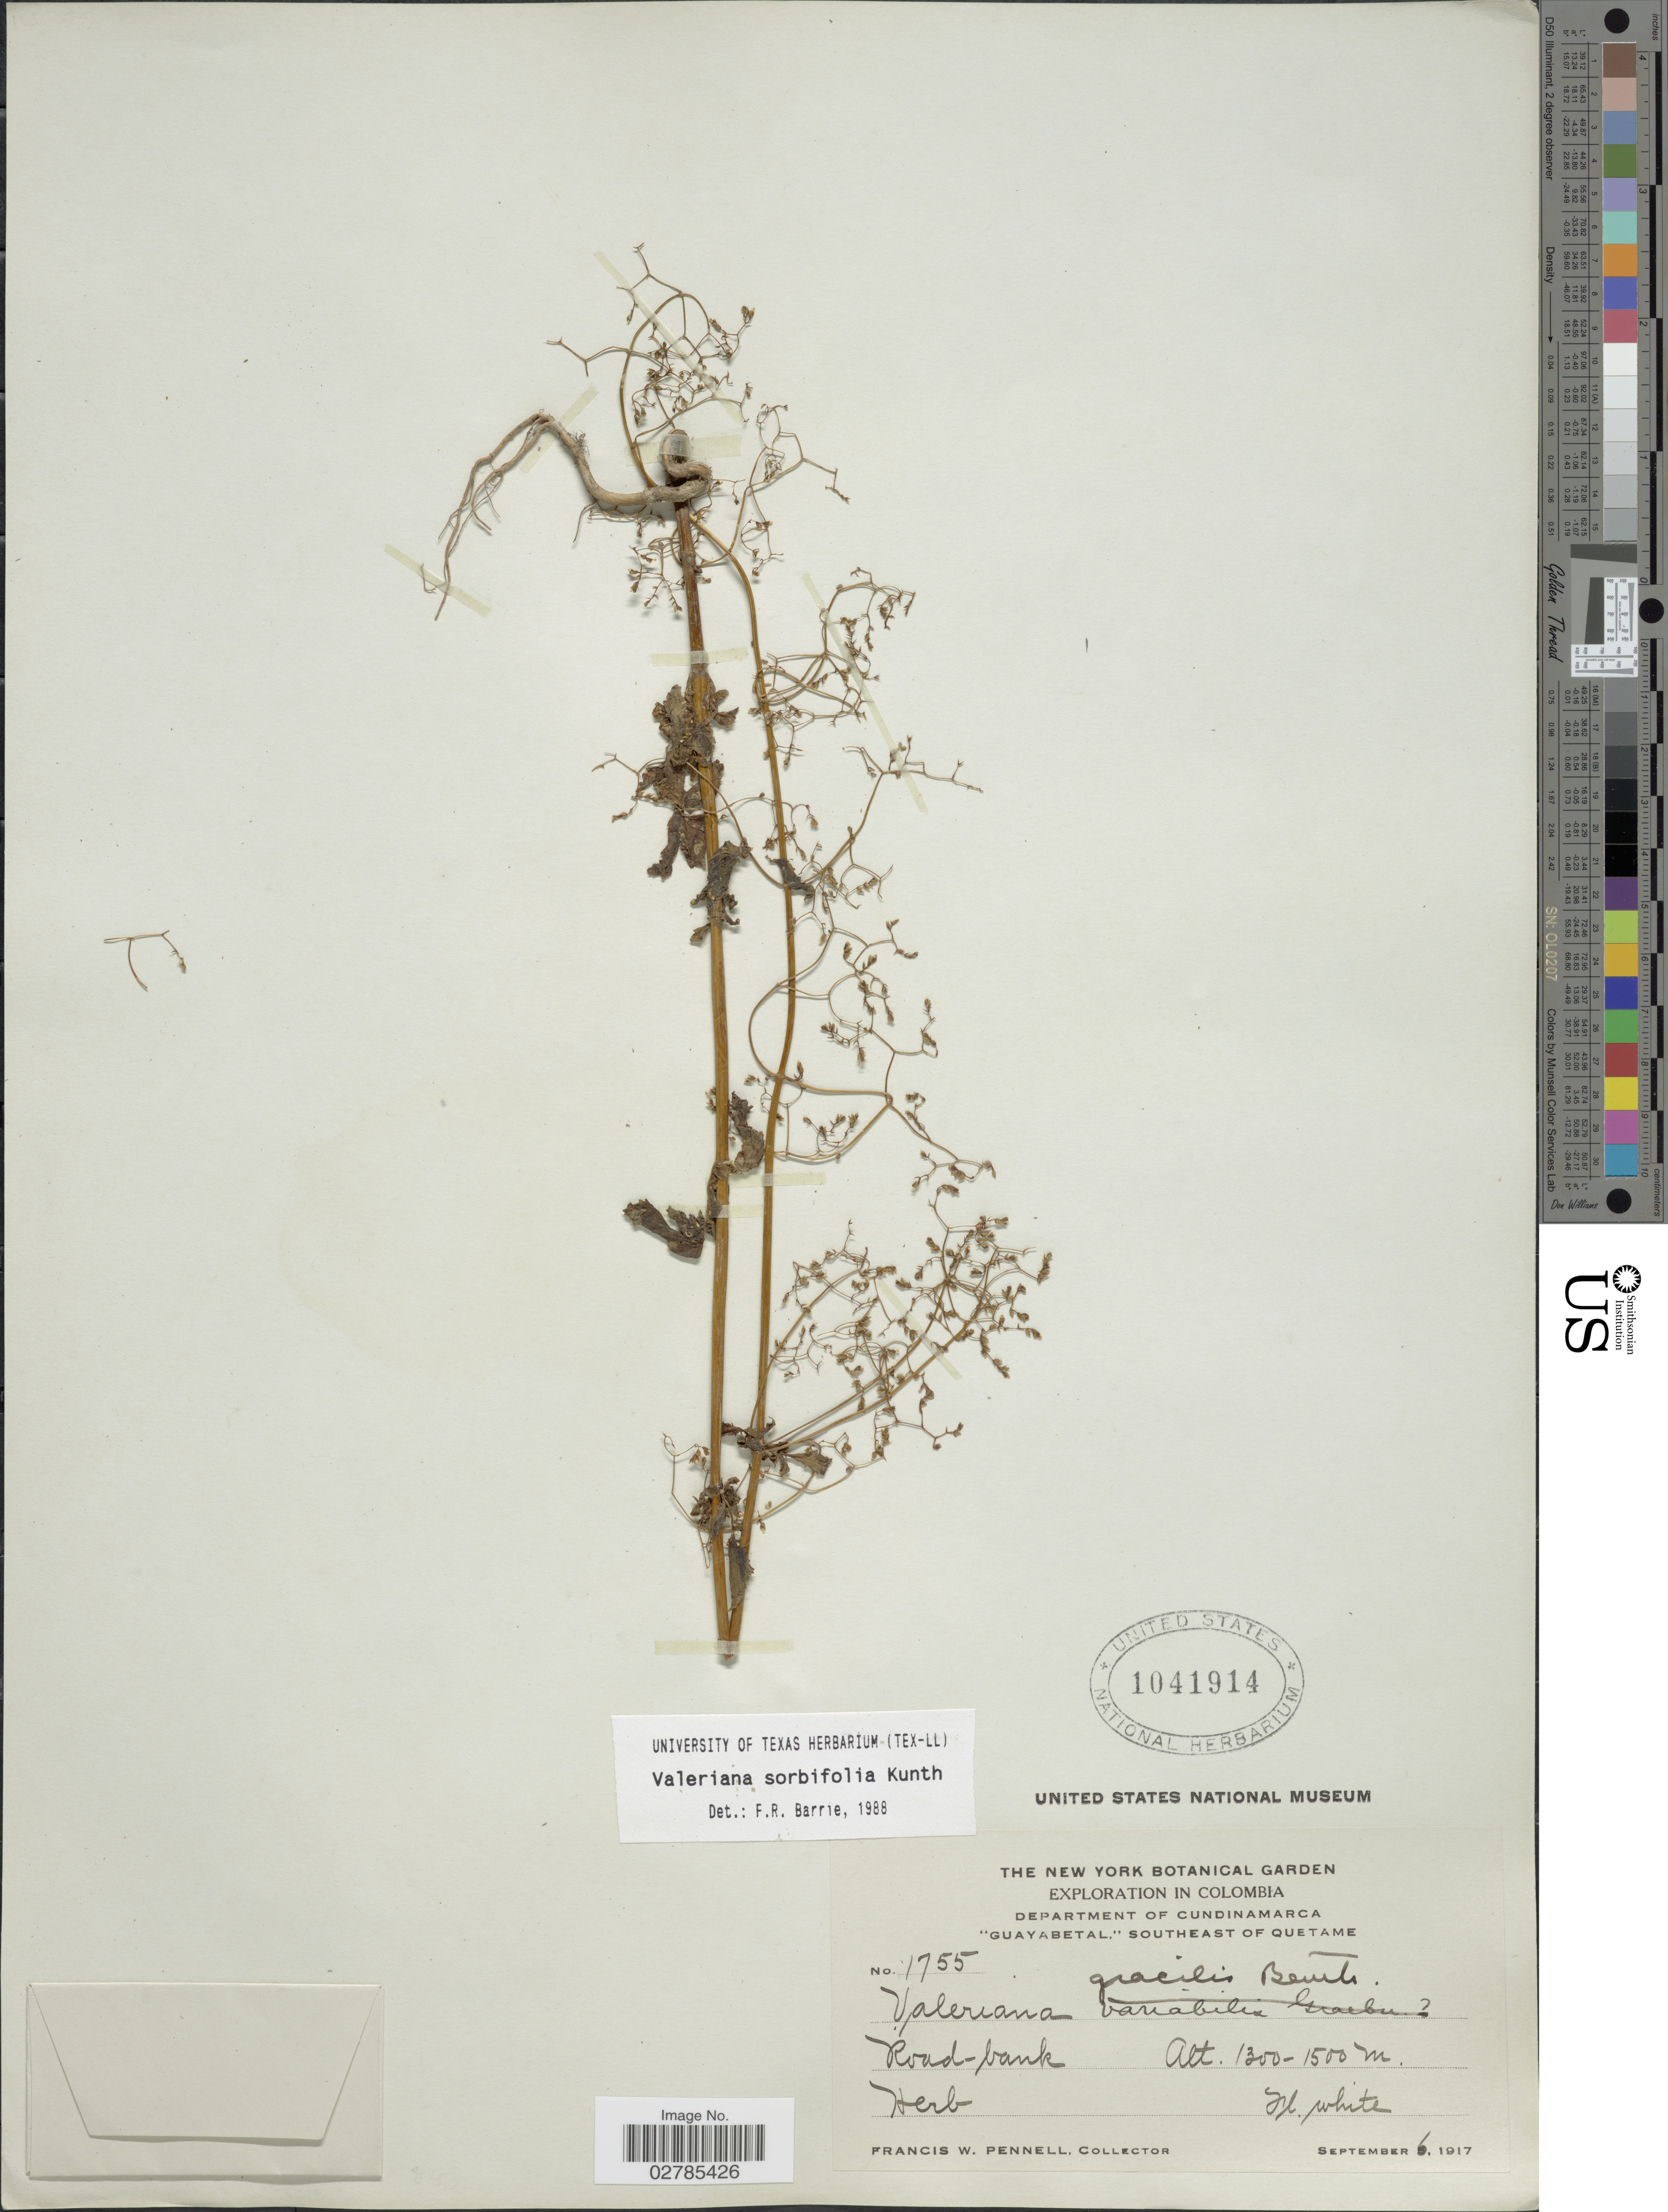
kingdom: Plantae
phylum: Tracheophyta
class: Magnoliopsida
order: Dipsacales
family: Caprifoliaceae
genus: Valeriana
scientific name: Valeriana sorbifolia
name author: Kunth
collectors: F. W. Pennell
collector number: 1755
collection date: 1917-09-06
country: Colombia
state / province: Cundinamarca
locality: Department of Cundinamarca. "Guayabetal," Southeast of Quetame.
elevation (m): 1300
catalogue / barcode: US 1041914